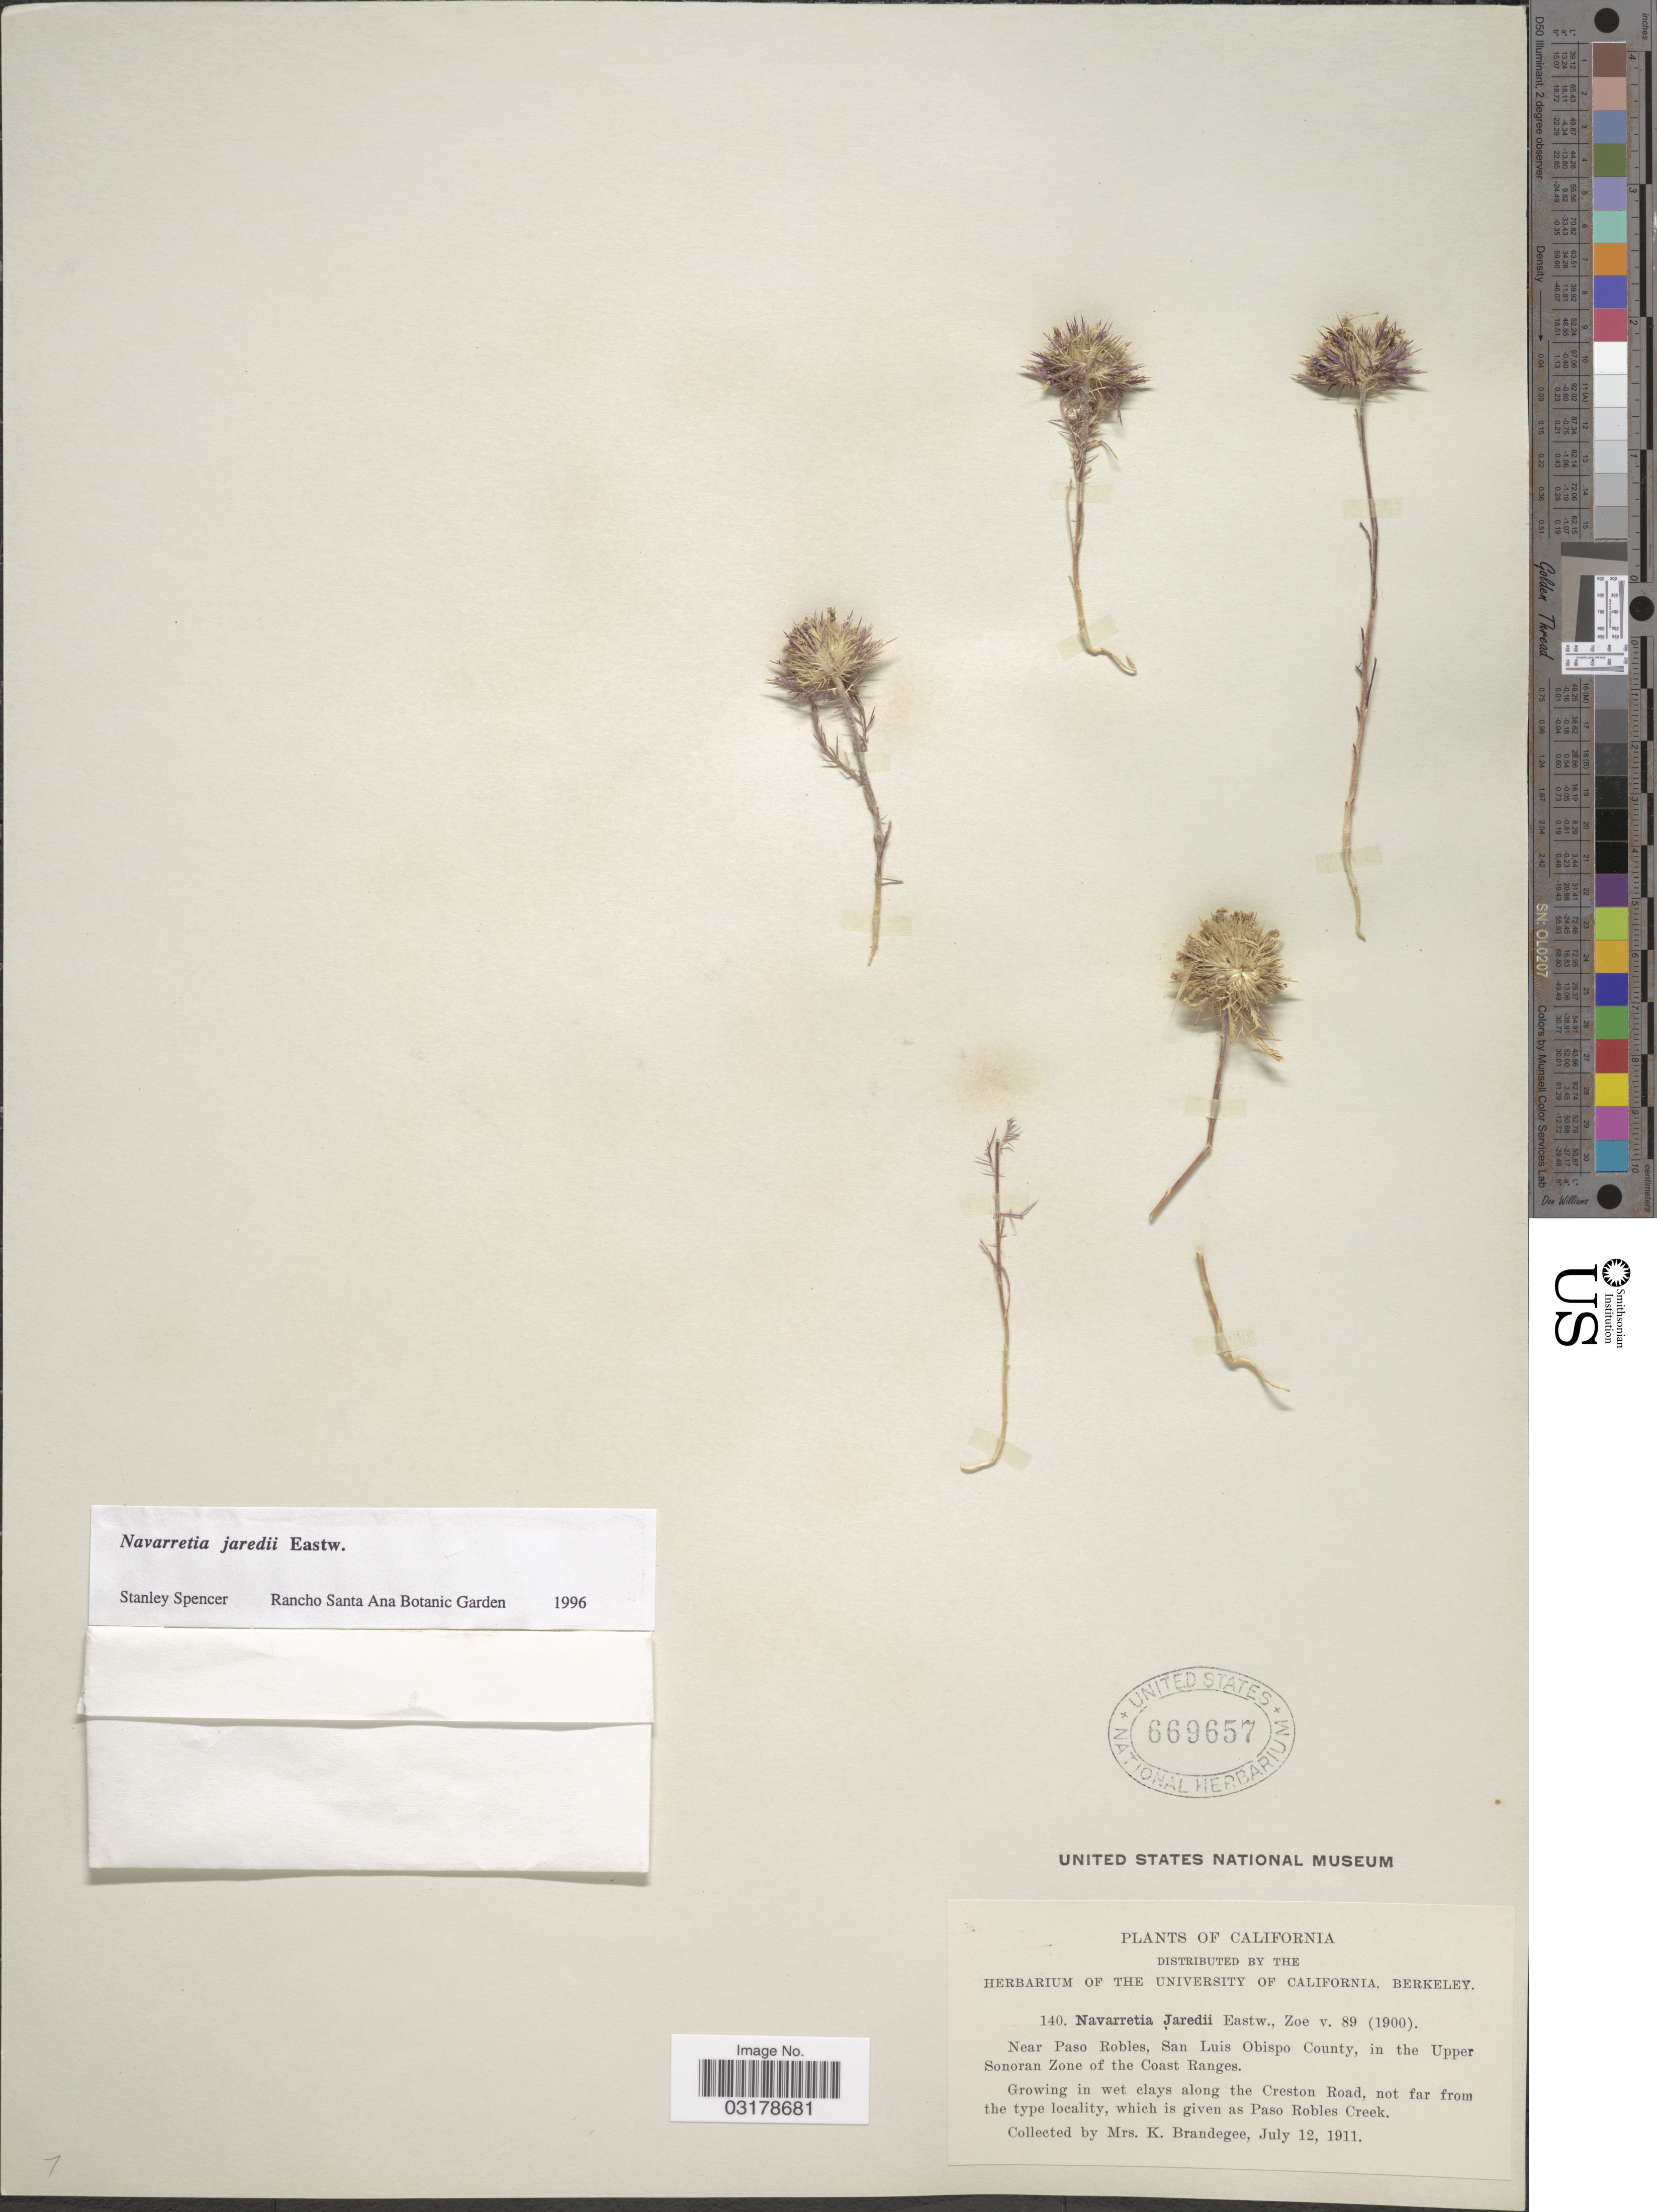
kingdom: Plantae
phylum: Tracheophyta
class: Magnoliopsida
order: Ericales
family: Polemoniaceae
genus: Navarretia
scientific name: Navarretia jaredii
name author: Eastw.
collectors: M. K. Brandegee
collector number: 140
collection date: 1911-07-12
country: United States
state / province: California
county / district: San Luis Obispo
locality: Near Paso Robles, San Luis Obispo County, in the Upper Sonoran Zone of the Coast Ranges. Growing in wet clays along the Creston Road, not far from the type locality, which is given as Paso Robles Creek.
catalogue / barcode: US 669657